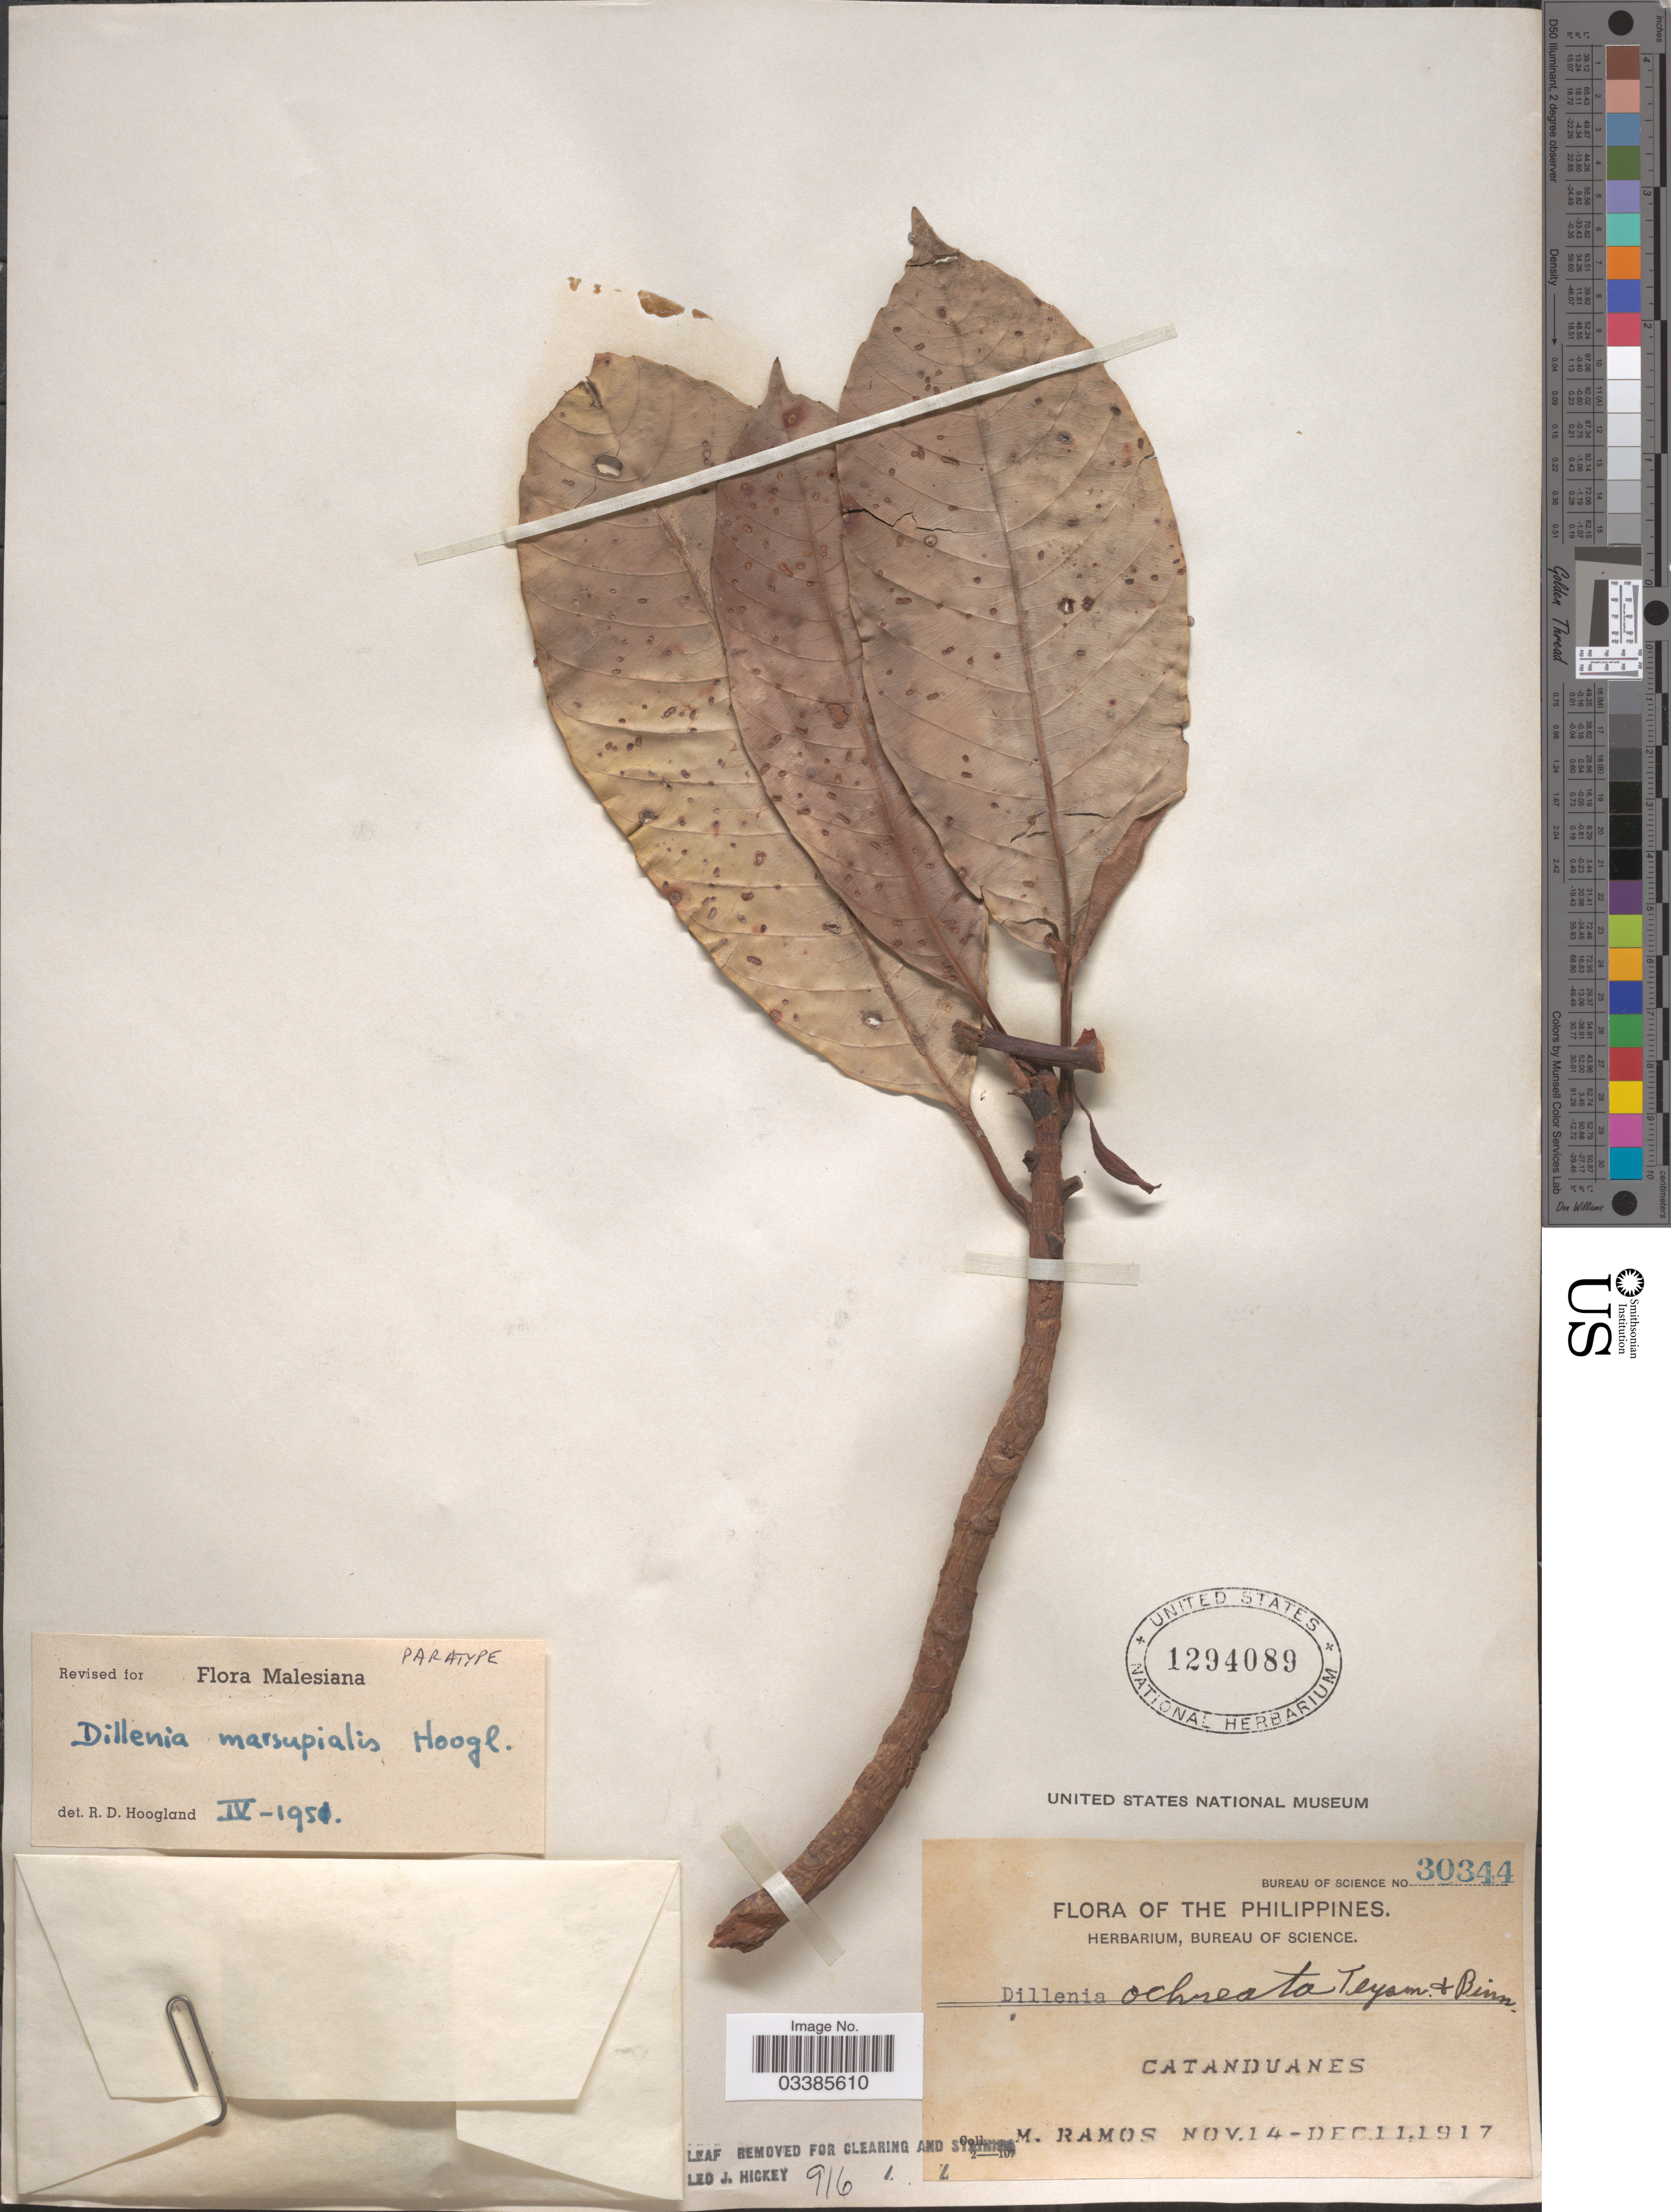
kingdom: Plantae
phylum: Tracheophyta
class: Magnoliopsida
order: Dilleniales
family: Dilleniaceae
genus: Dillenia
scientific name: Dillenia marsupialis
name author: Hoogland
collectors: M. Ramos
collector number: Bureau of Science 30344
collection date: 1917-11-14/1917-12-11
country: Philippines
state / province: Bicol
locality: Catanduanes.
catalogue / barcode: US 1294089